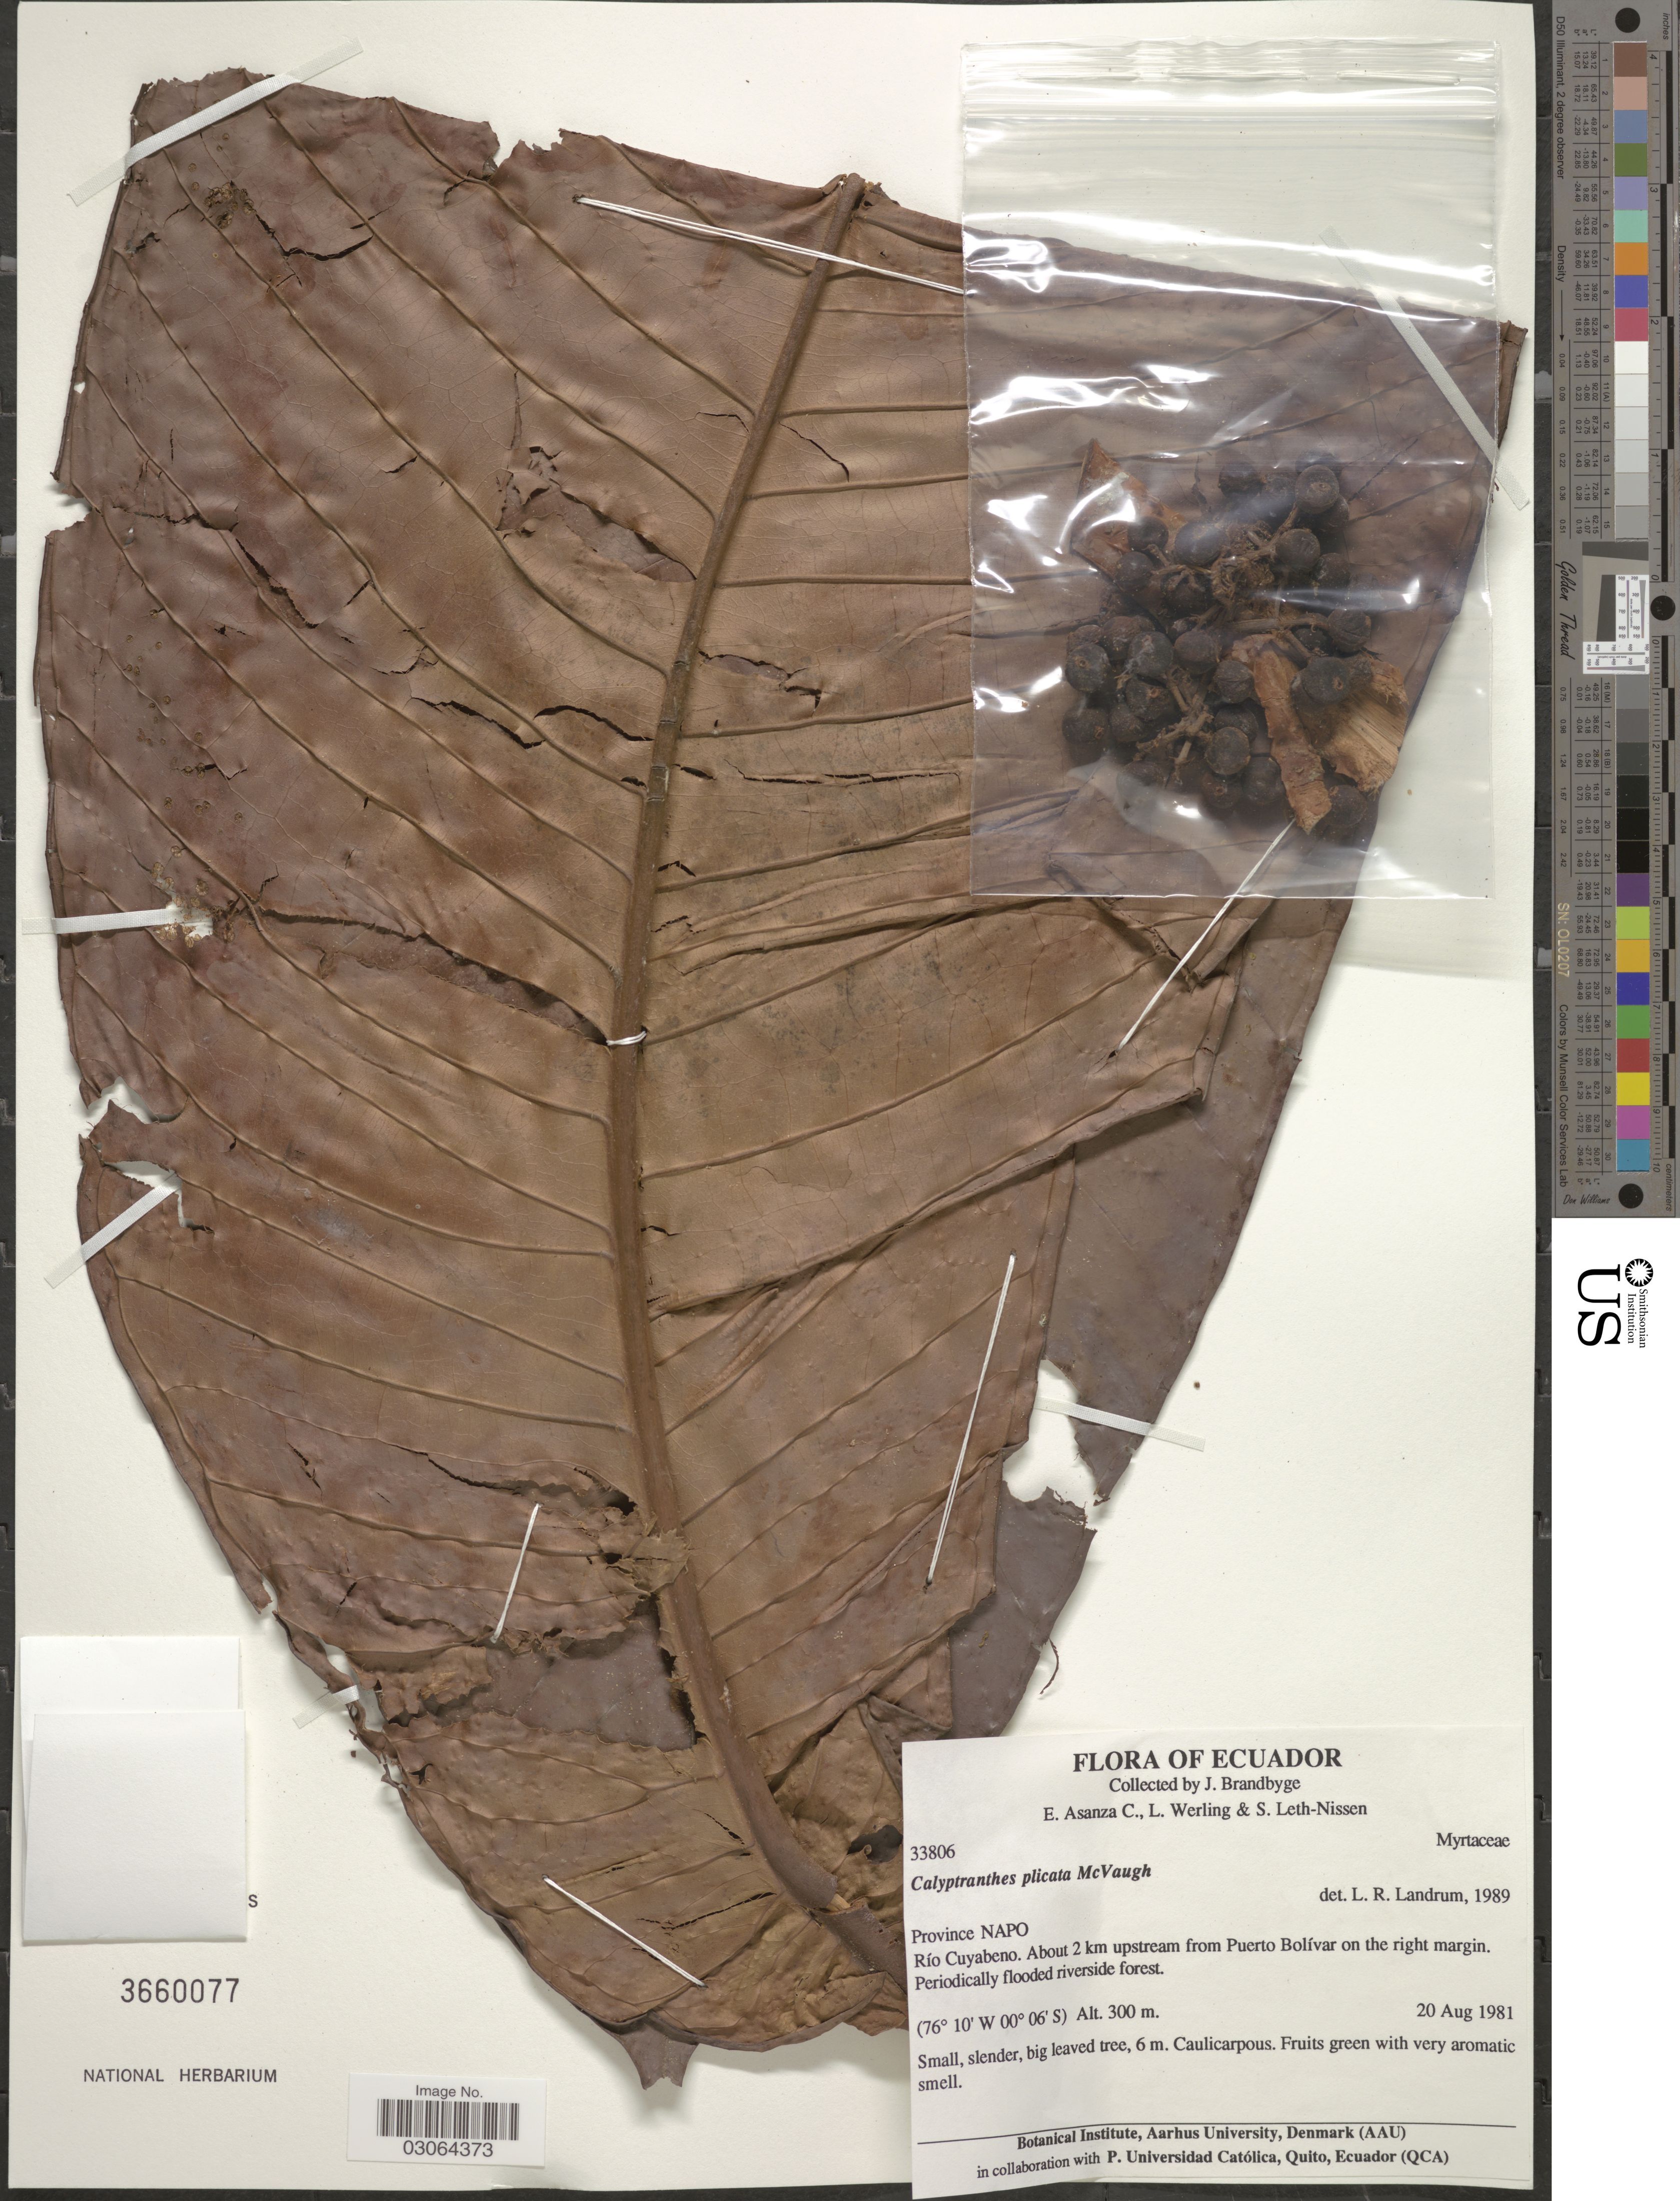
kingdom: Plantae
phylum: Tracheophyta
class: Magnoliopsida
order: Myrtales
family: Myrtaceae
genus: Myrcia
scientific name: Myrcia plicata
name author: A.R. Lourenço & E. Lucas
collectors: J. Brandbyge, E. Asanza C., L. Werling & S. Leth-Nissen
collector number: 33806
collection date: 1981-08-20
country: Ecuador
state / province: Napo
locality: Río Cuyabeno, About 2 km upstream from Puerto Bolívar on the right margin.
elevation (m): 300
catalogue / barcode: US 3660077